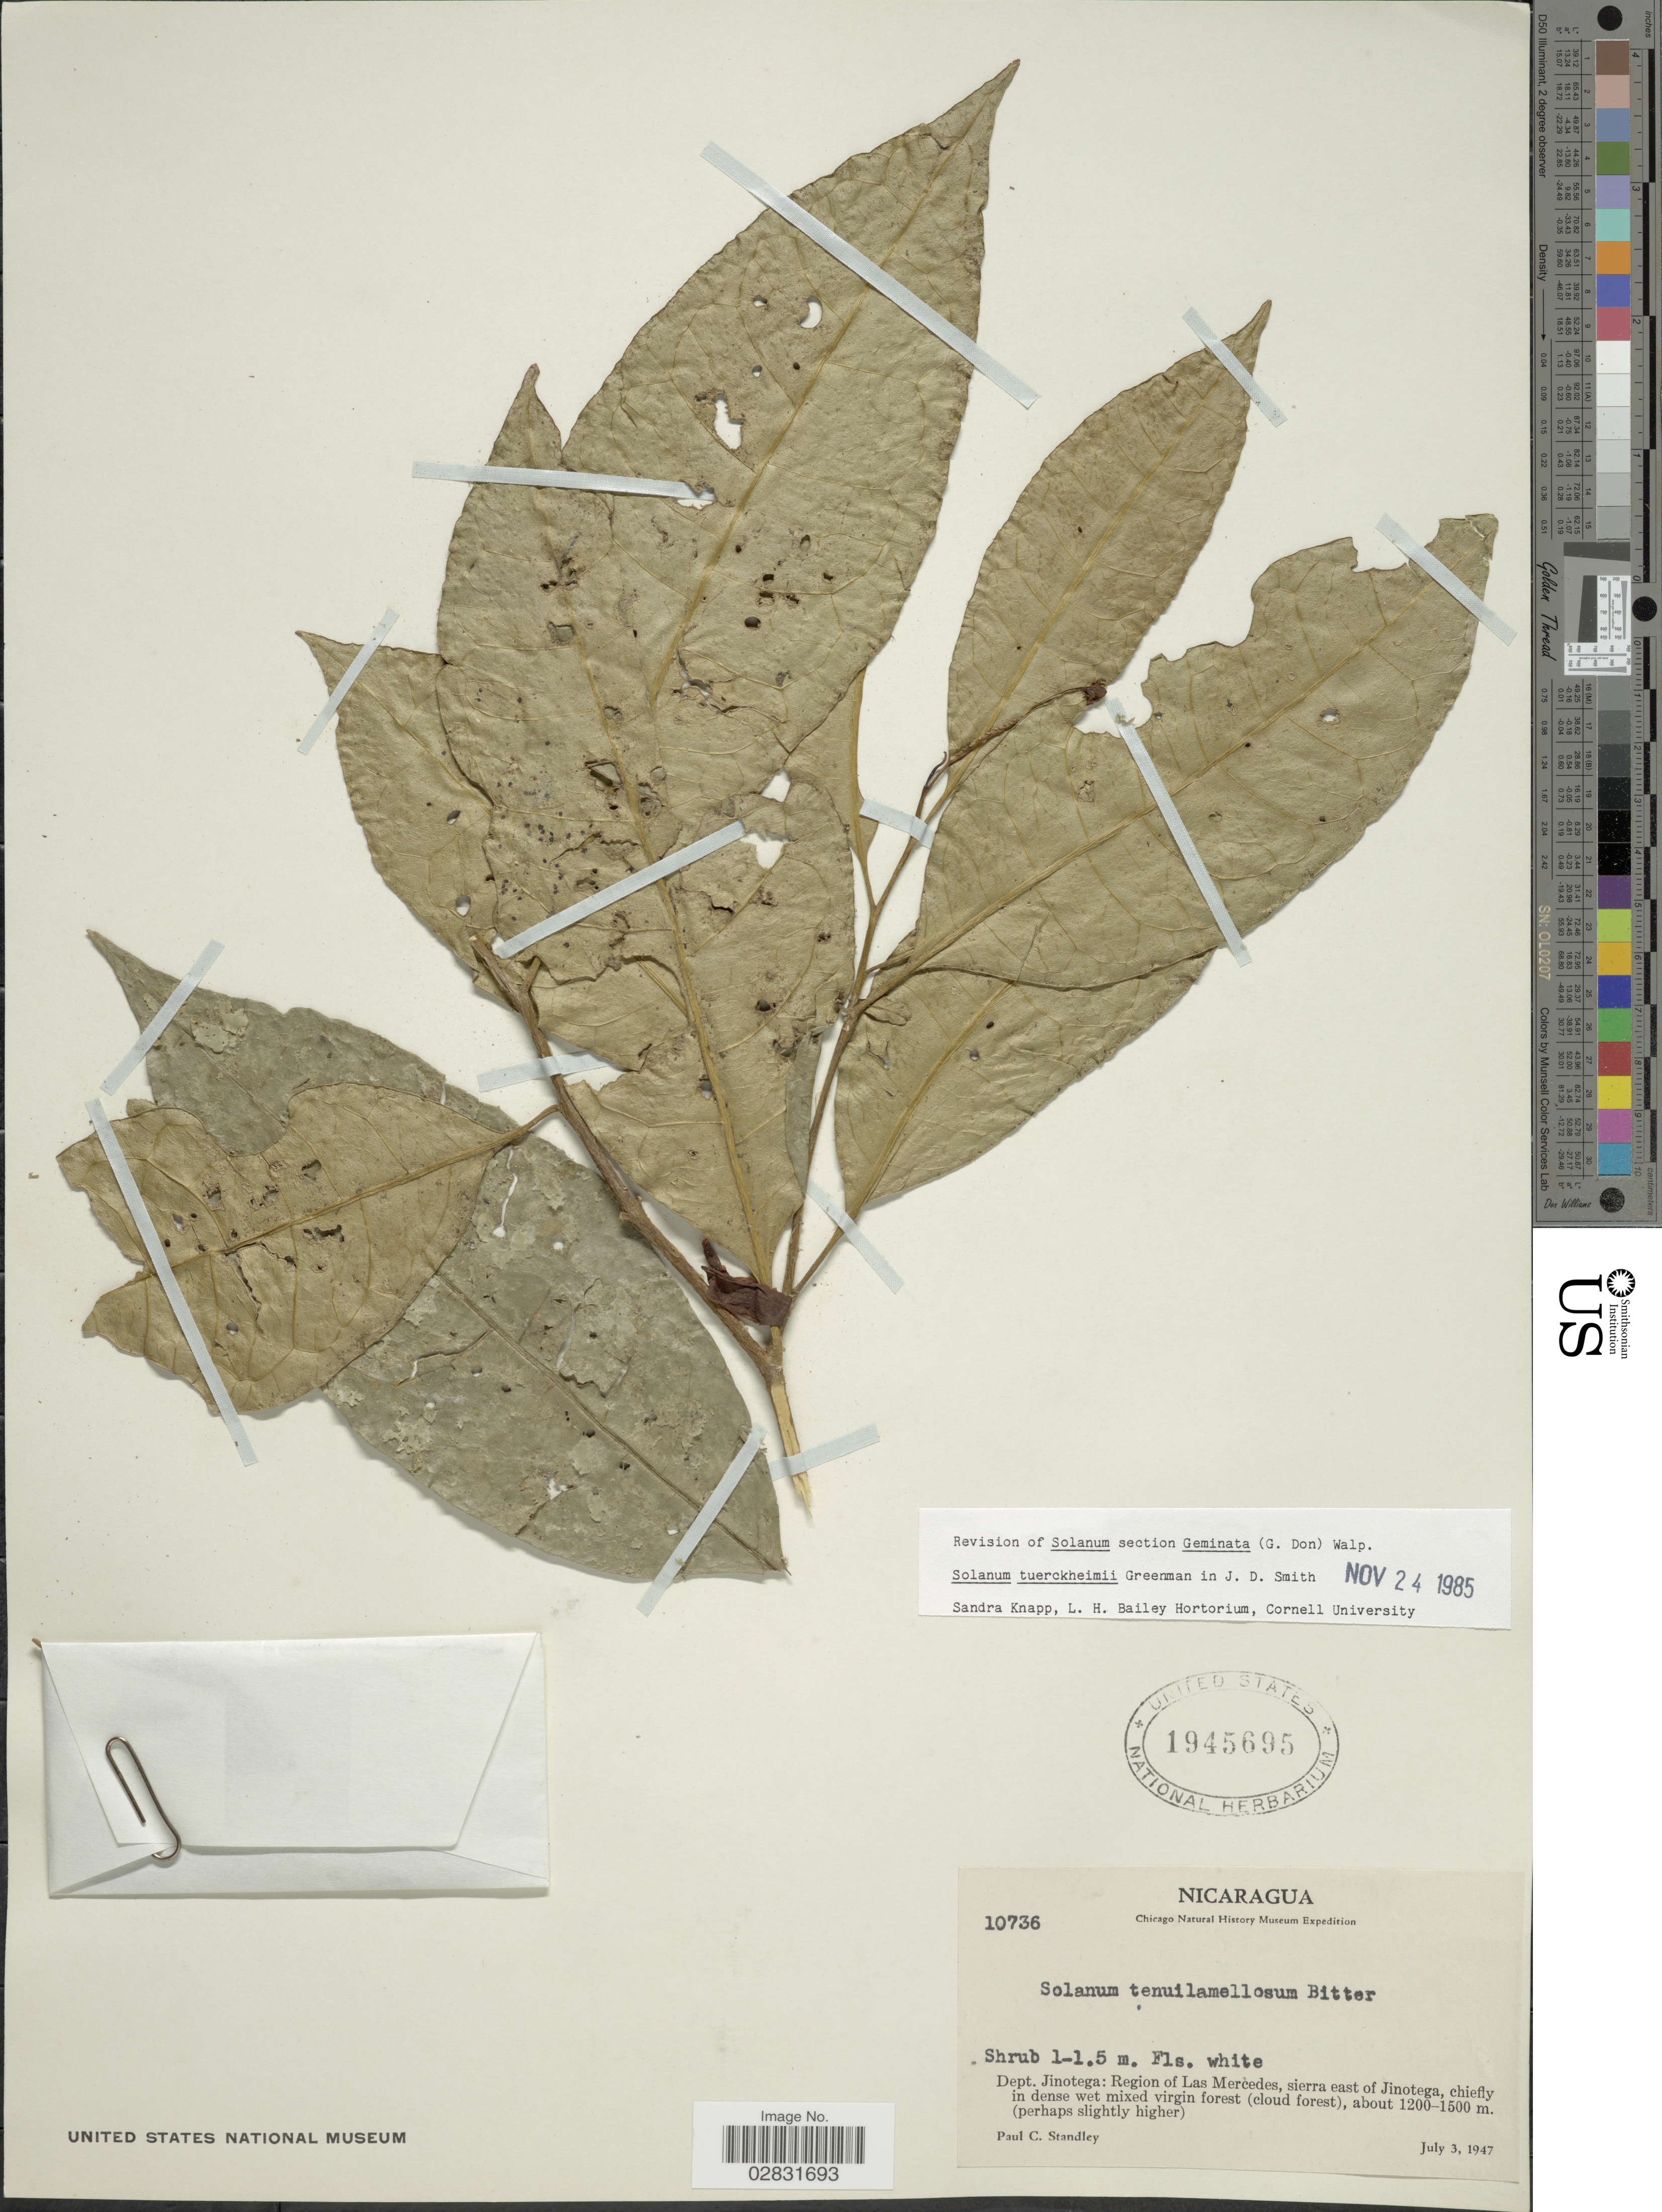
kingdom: Plantae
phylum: Tracheophyta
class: Magnoliopsida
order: Solanales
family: Solanaceae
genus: Solanum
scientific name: Solanum tuerckheimii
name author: Greenm. ex Donn. Sm.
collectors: P. C. Standley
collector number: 10736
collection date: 1947-07-03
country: Nicaragua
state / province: Jinotega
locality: Dept. Jinotega: Region of Las Mercedes, sierra east of Jinotega.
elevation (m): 1200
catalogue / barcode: US 1945695